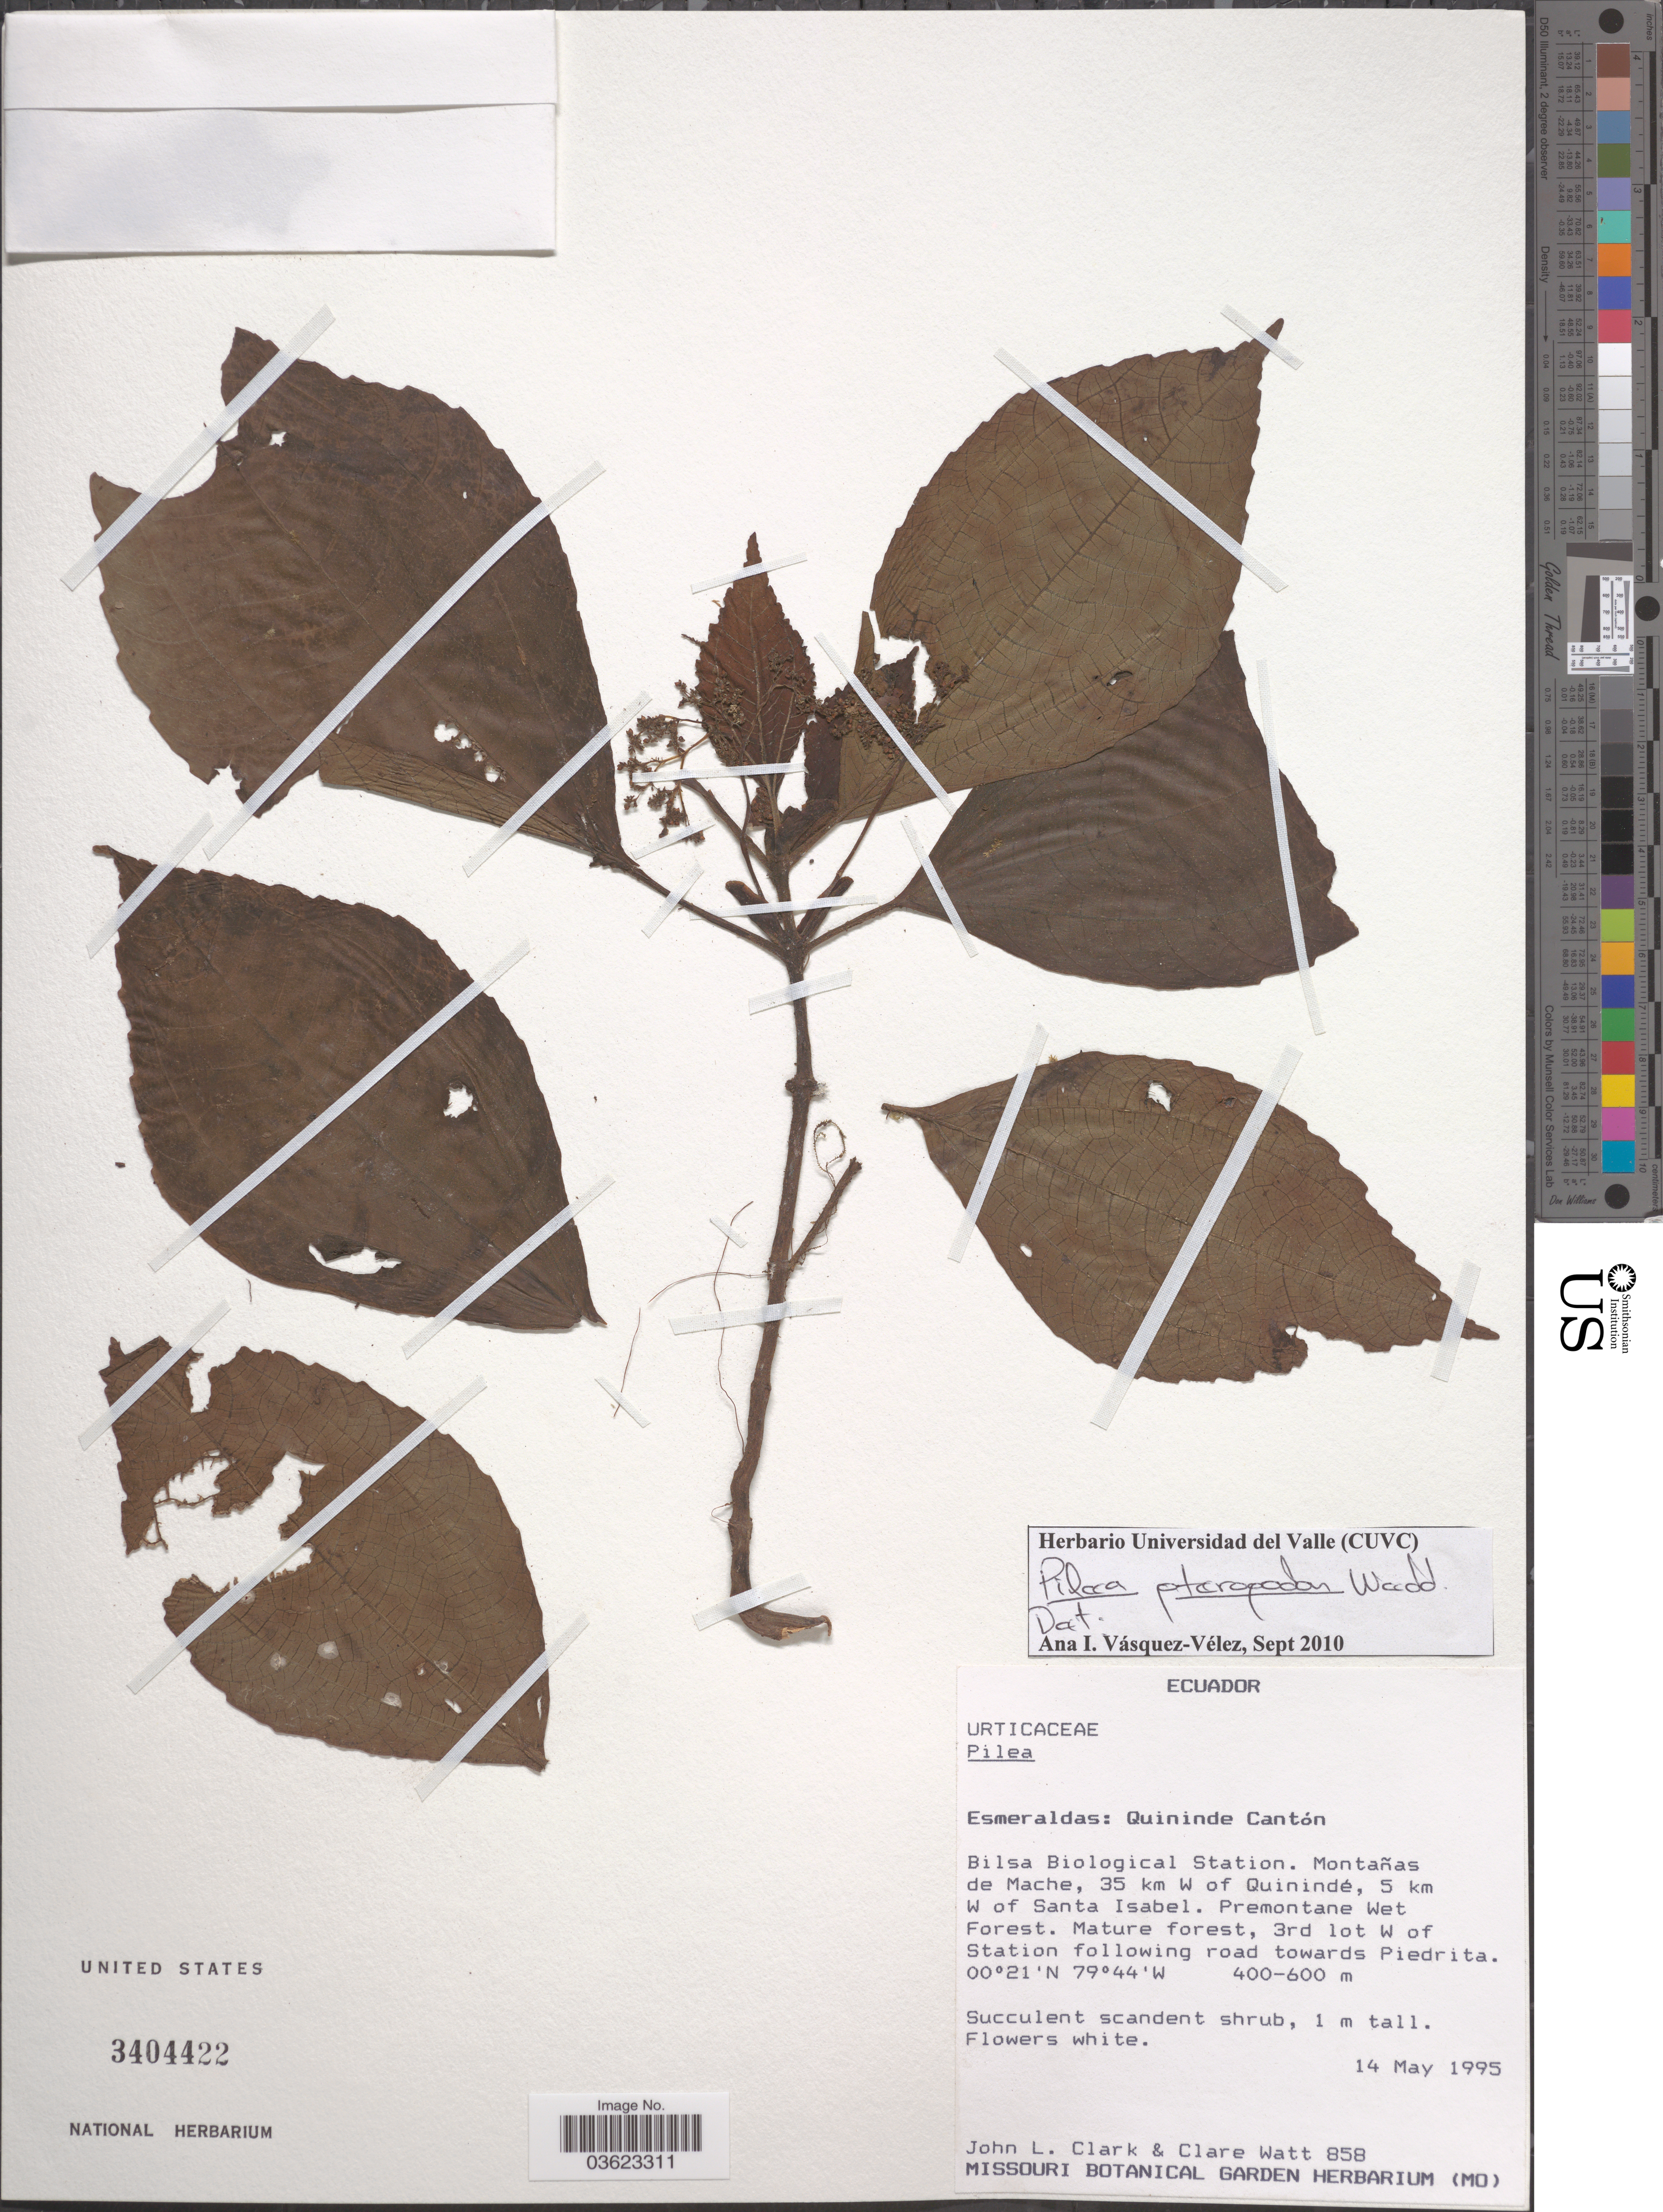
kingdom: Plantae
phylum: Tracheophyta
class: Magnoliopsida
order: Rosales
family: Urticaceae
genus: Pilea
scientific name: Pilea pteropodon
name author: Wedd.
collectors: J. L. Clark & C. Watt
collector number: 858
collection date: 1995-05-14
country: Ecuador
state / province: Esmeraldas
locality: Quininde Cantón. Bilsa Biological Station. Montañas de Mache, 35 km W of Quinindé, 5 km W of Santa Isabel. 3rd lot W of Station following road towards Piedrita.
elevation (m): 400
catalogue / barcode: US 3404422